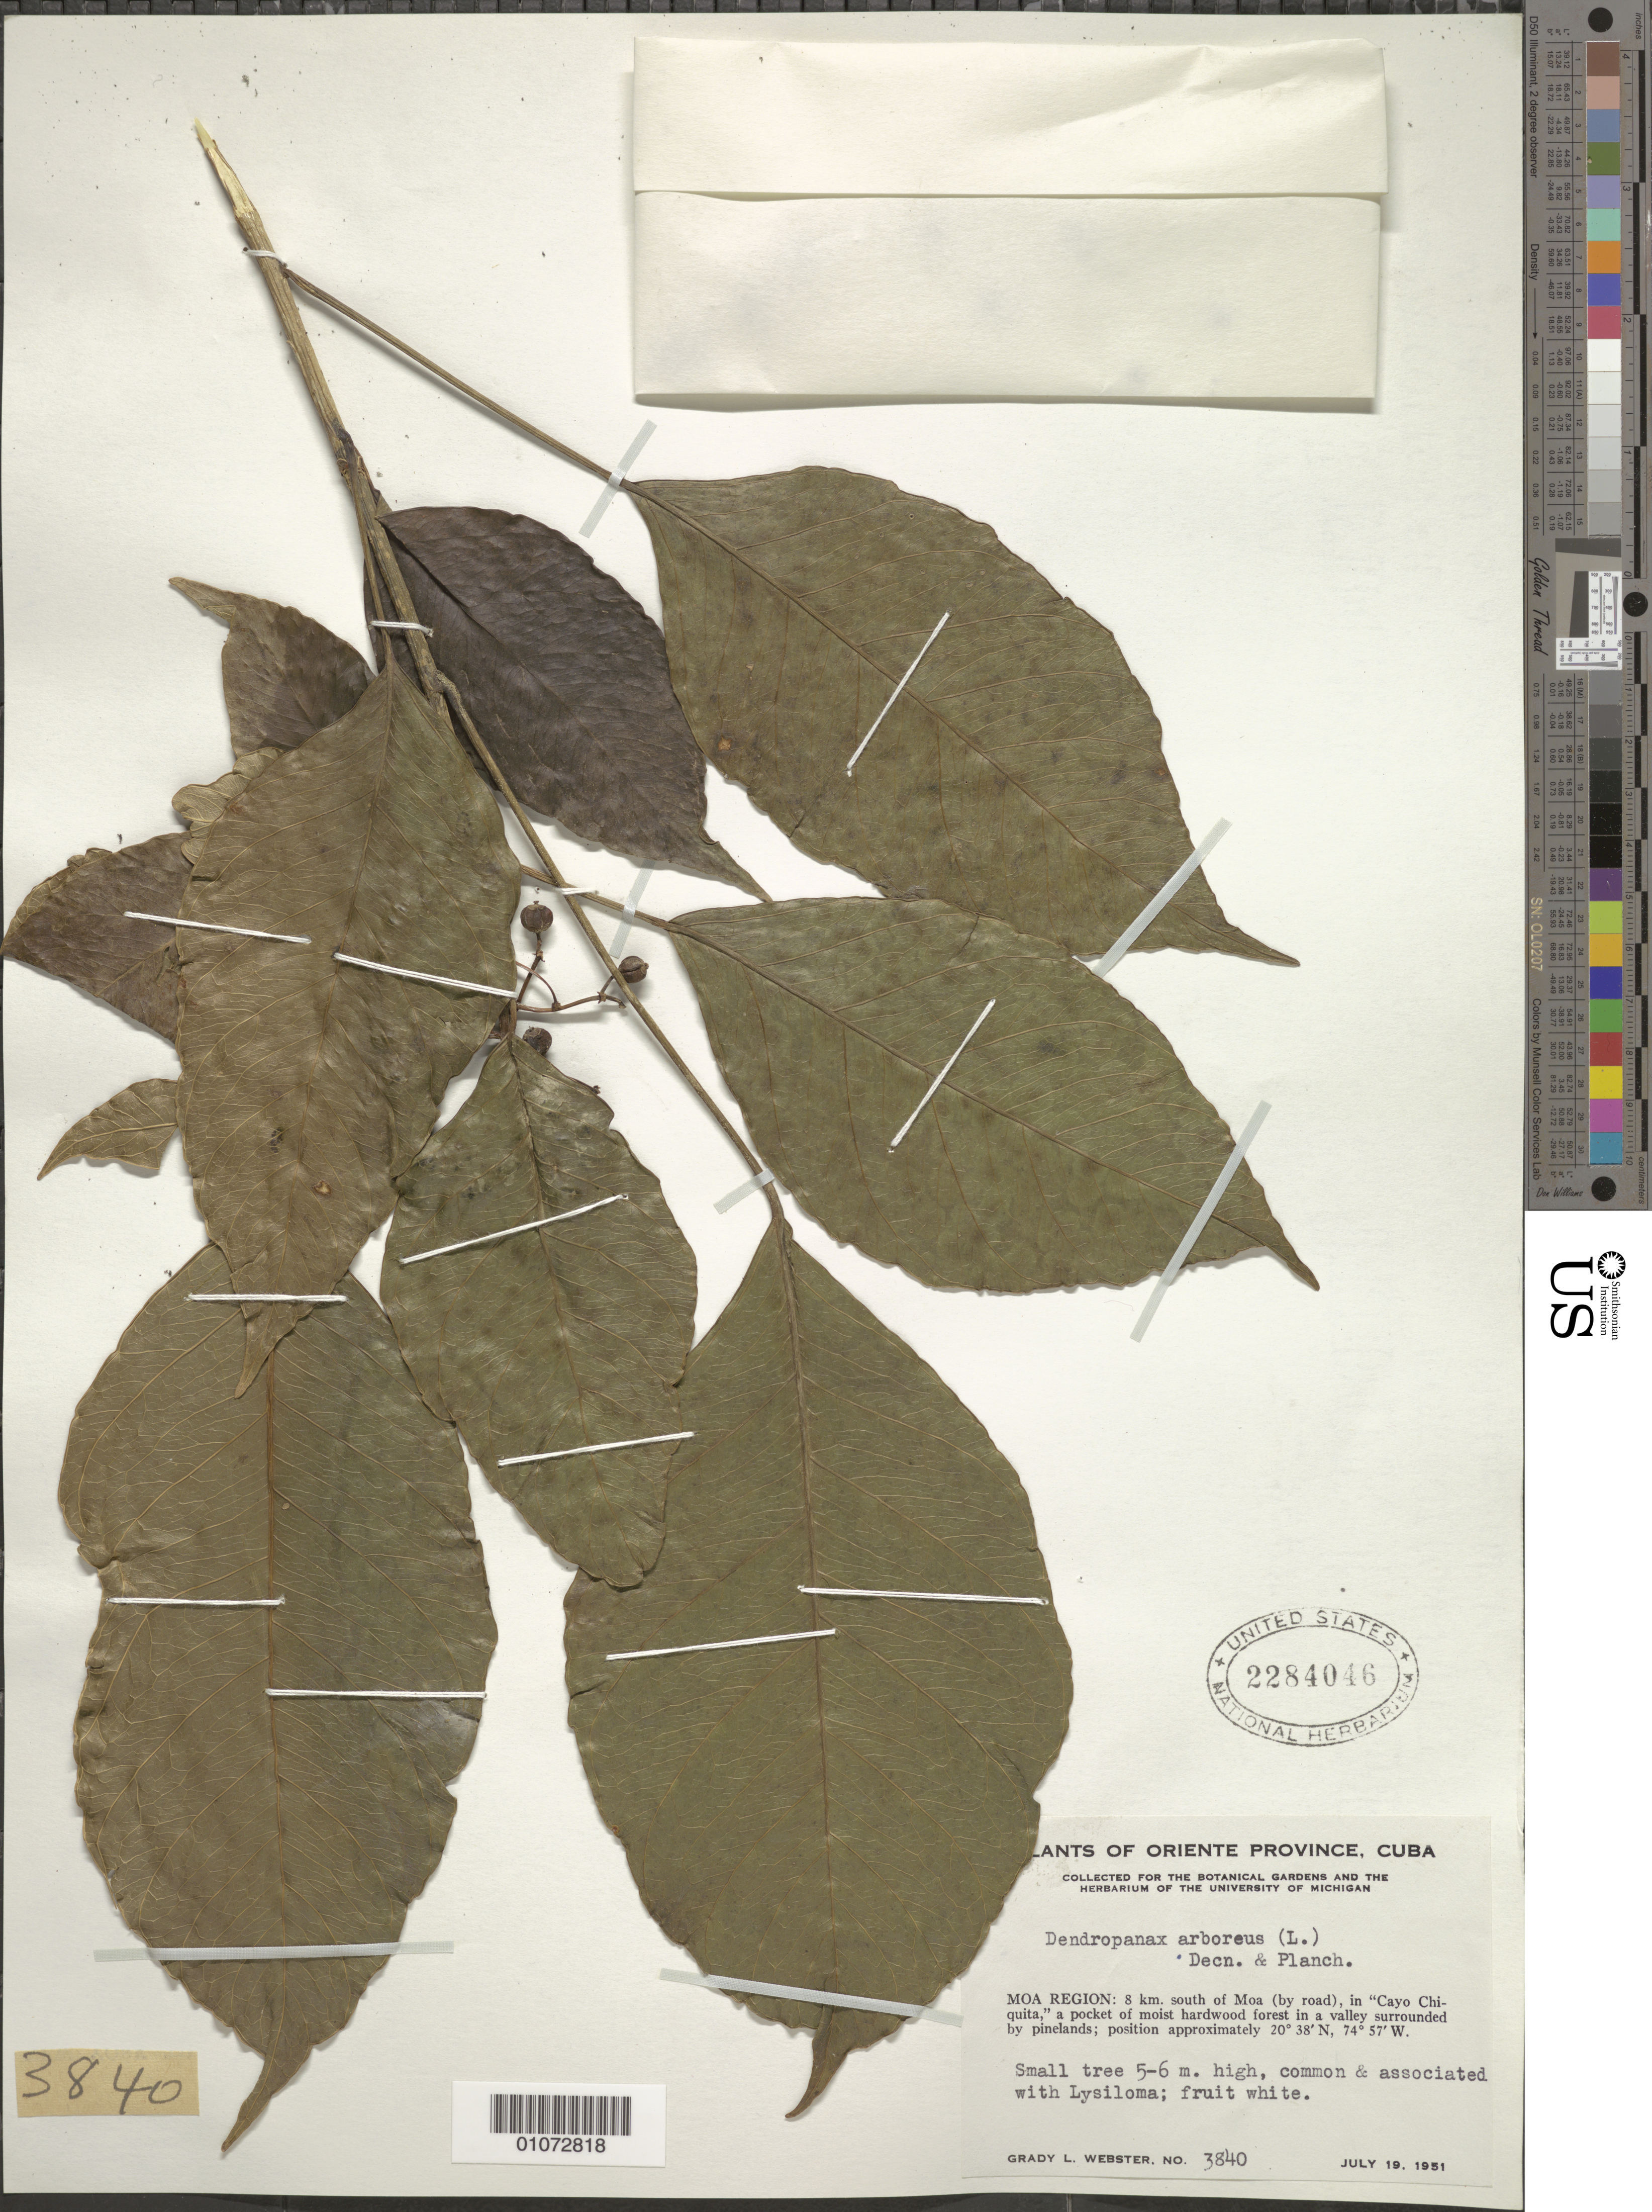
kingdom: Plantae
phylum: Tracheophyta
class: Magnoliopsida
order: Apiales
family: Araliaceae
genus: Dendropanax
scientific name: Dendropanax arboreus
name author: (L.) Decne. & Planch.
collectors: G. L. Webster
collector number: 3840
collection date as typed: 19 Jul 1951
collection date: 1951-07-19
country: Cuba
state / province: Holguín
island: Cuba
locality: Moa region: 8 km south of Moa [Oriente] (by road) in "Cayo Chiquita", a pocket of moist hardwood forest in a valley surrounded by pinelands Common and associated with Lysiloma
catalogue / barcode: US 2284046